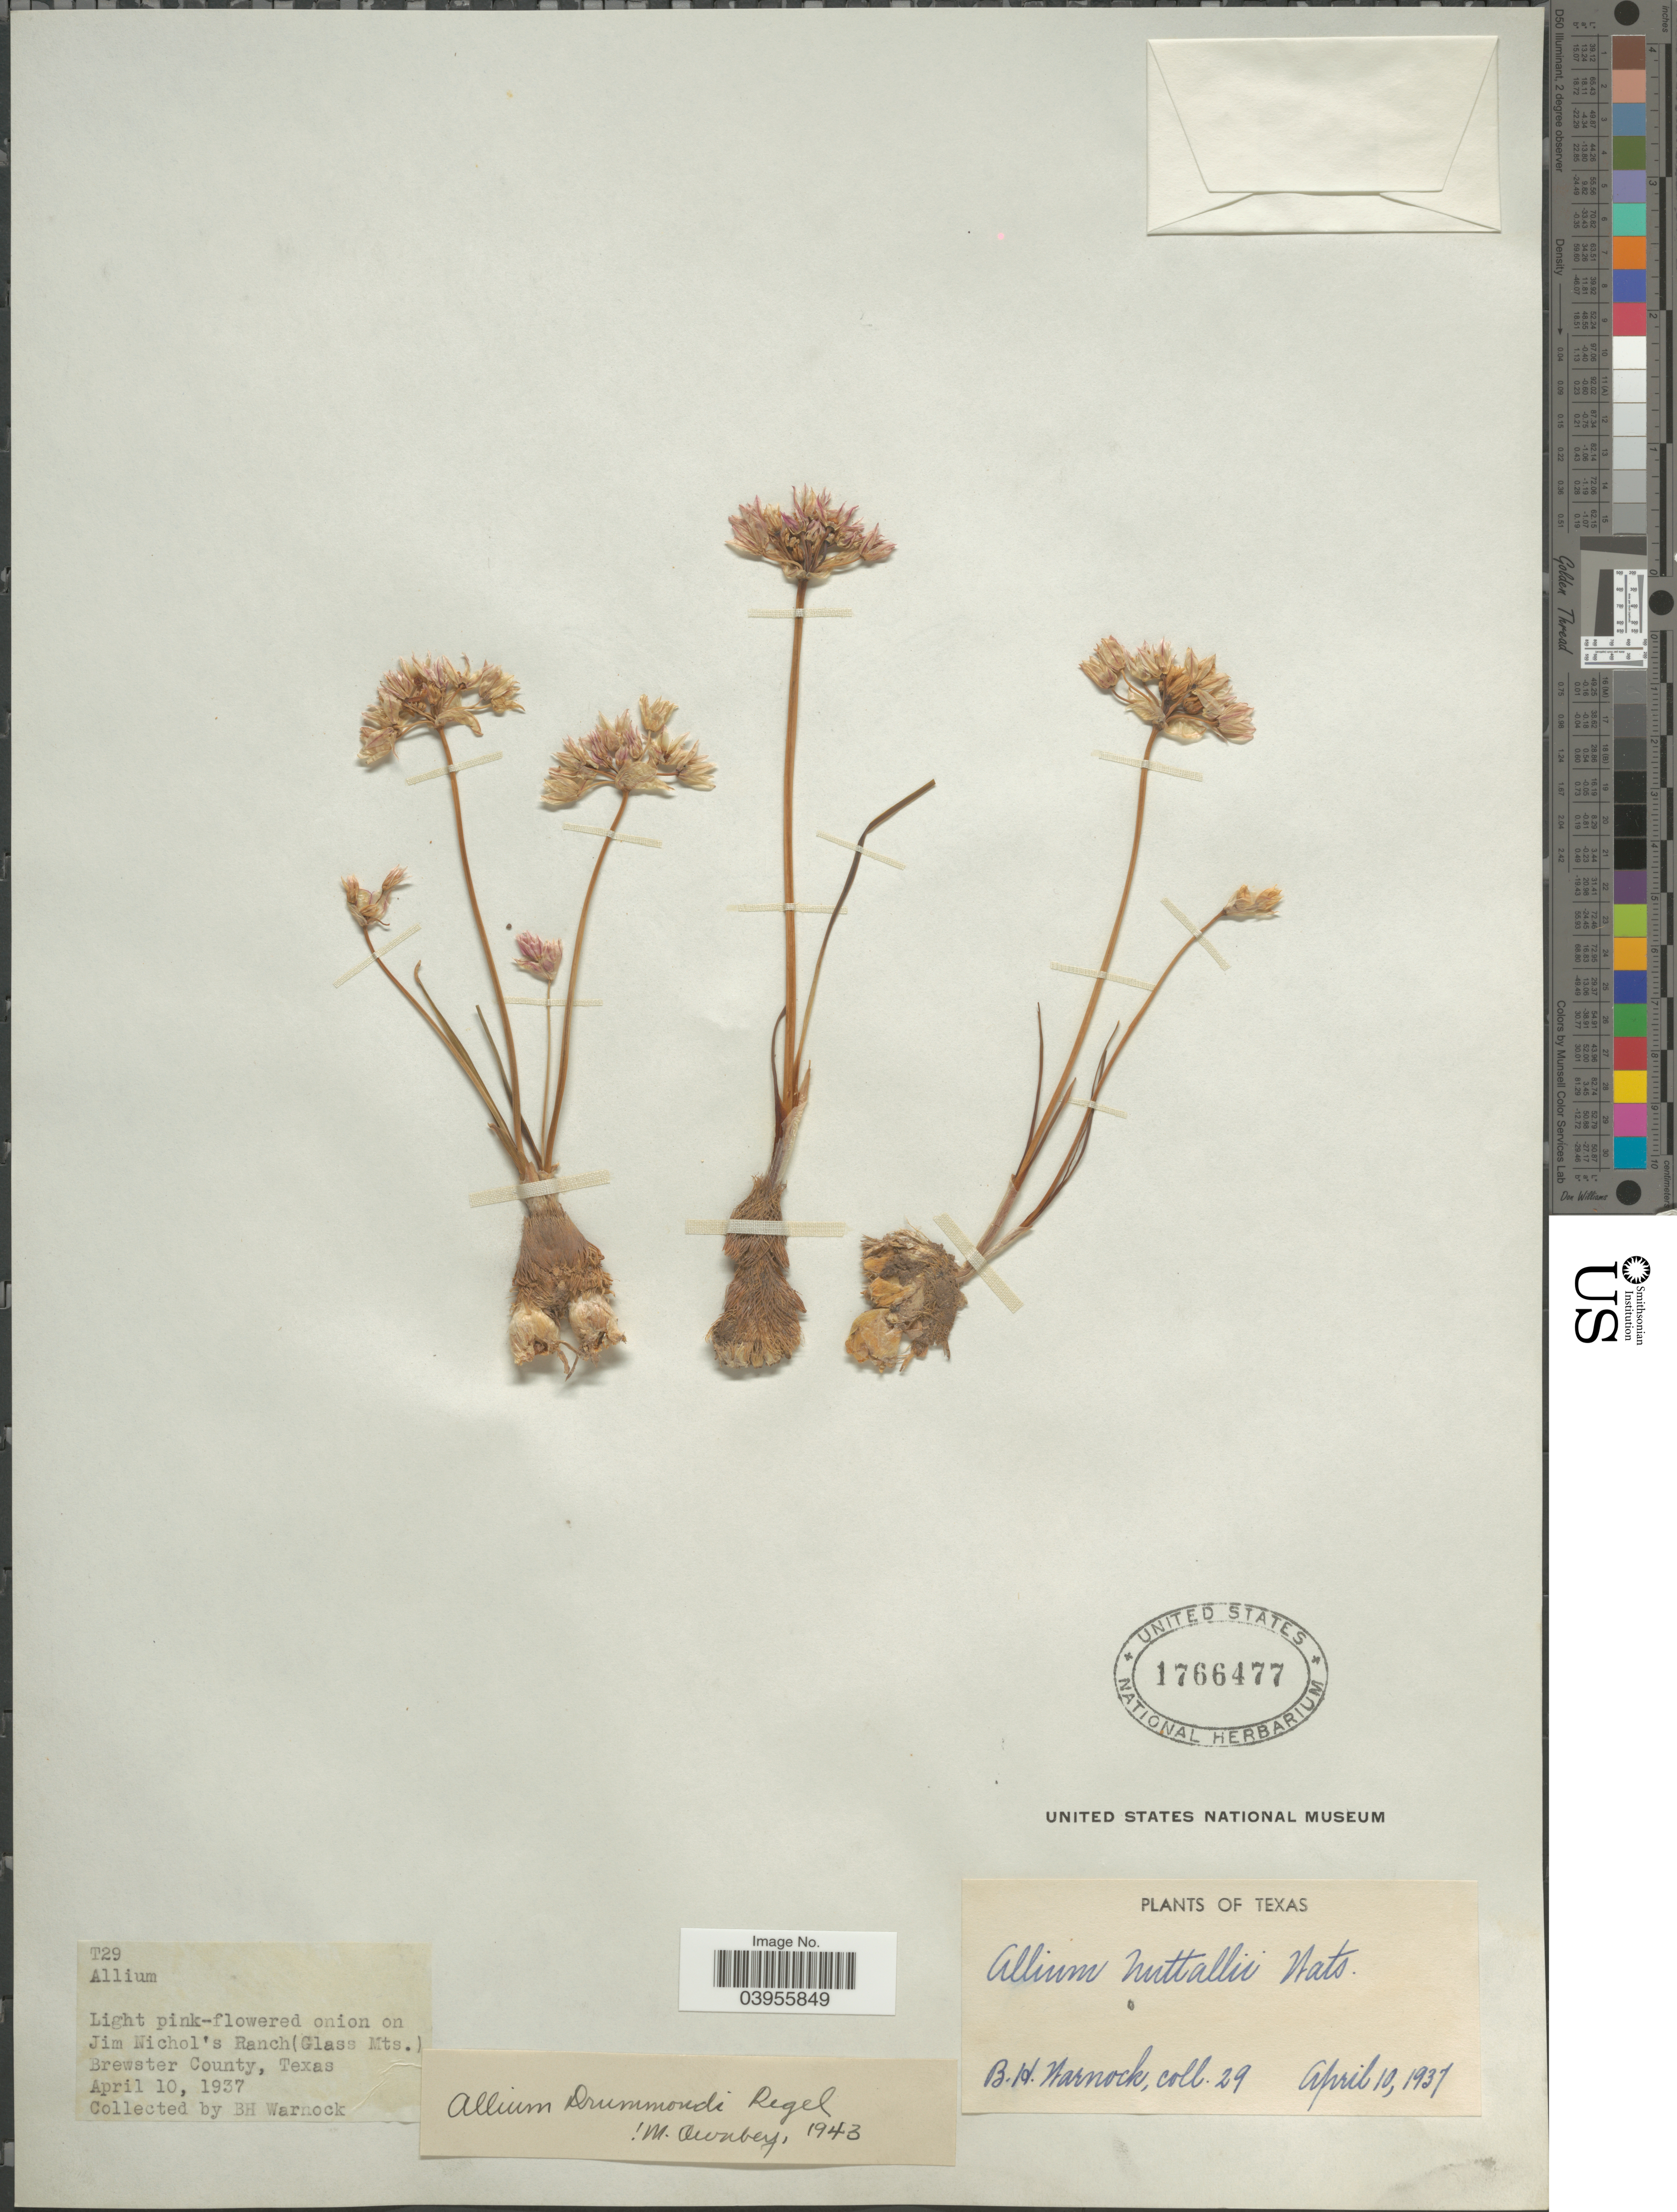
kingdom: Plantae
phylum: Tracheophyta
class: Liliopsida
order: Asparagales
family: Amaryllidaceae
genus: Allium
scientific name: Allium drummondii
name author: Regel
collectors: B. H. Warnock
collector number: T29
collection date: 1937-04-10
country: United States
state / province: Texas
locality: Jim Nichol's Ranch(Glass Mts.). Brewster County.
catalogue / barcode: US 1766477